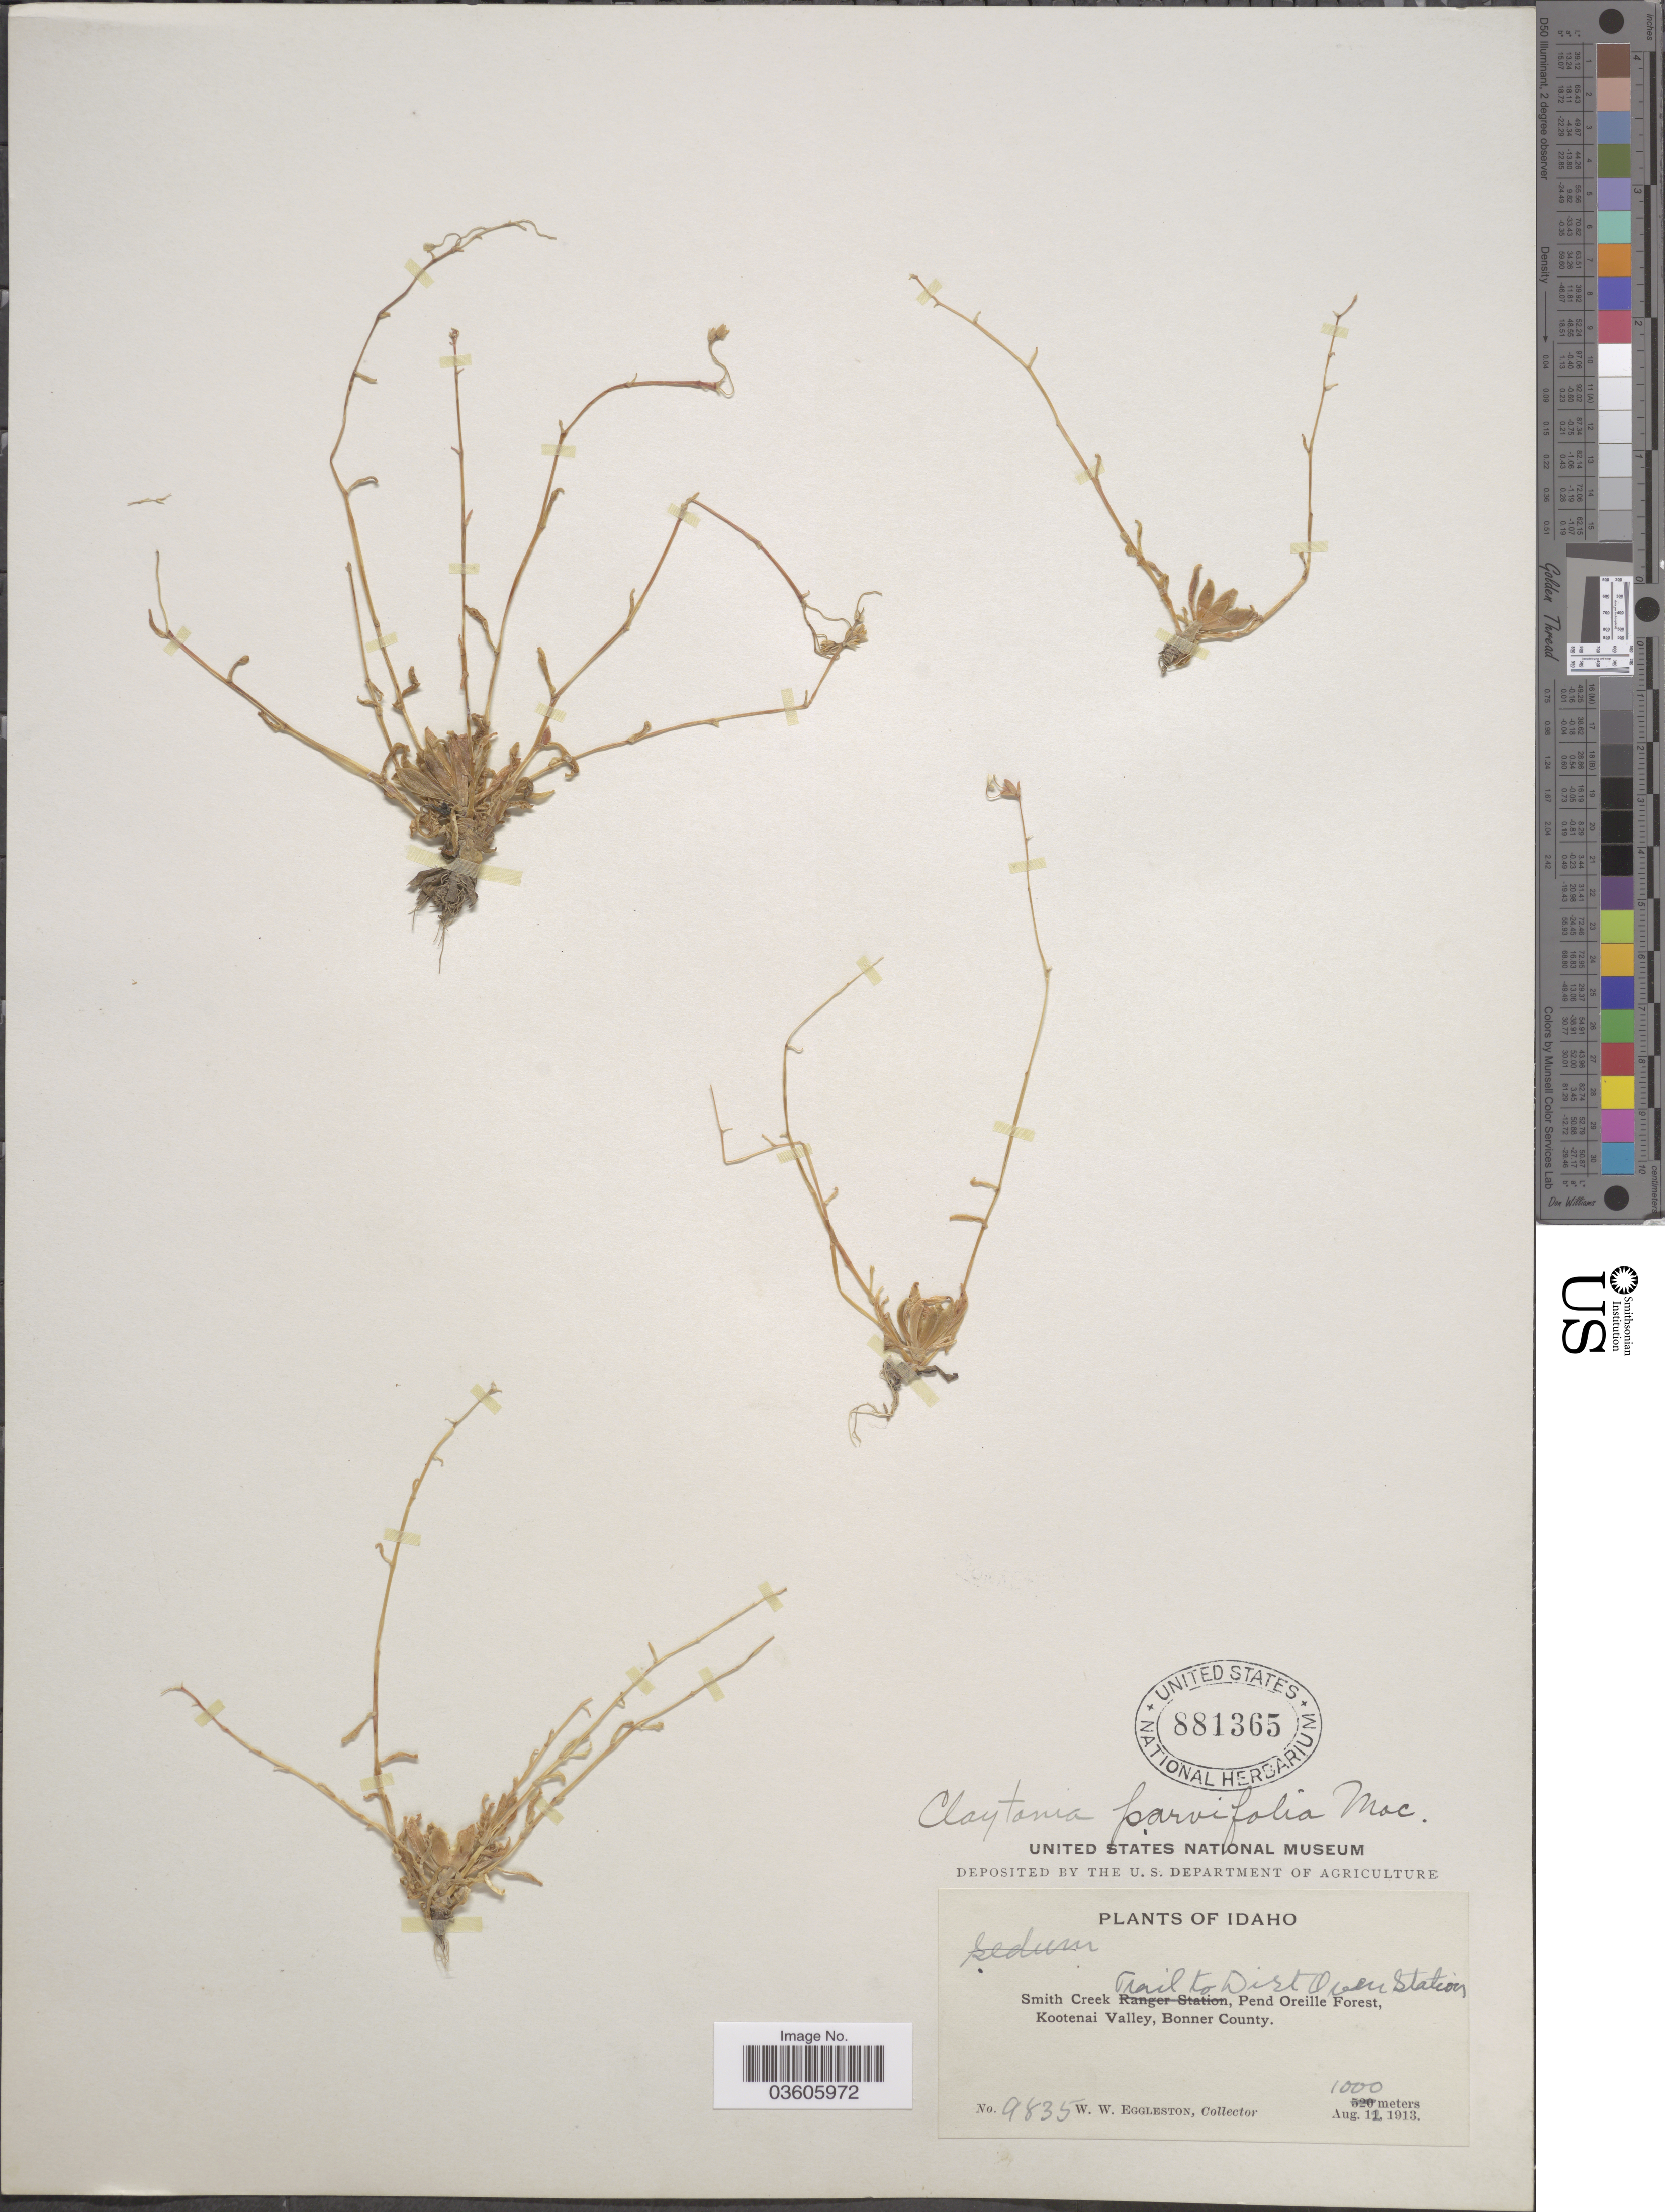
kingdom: Plantae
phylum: Tracheophyta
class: Magnoliopsida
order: Caryophyllales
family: Montiaceae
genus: Montia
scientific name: Montia parvifolia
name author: (Moc. ex DC.) Greene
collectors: W. W. Eggleston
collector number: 9835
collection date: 1913-08-01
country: United States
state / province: Idaho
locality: Smith Creek Trail to Dirt Ocean Station. Pend Oreille Forest, Kootenai Valley, Bonner County.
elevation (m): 1000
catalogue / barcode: US 881365